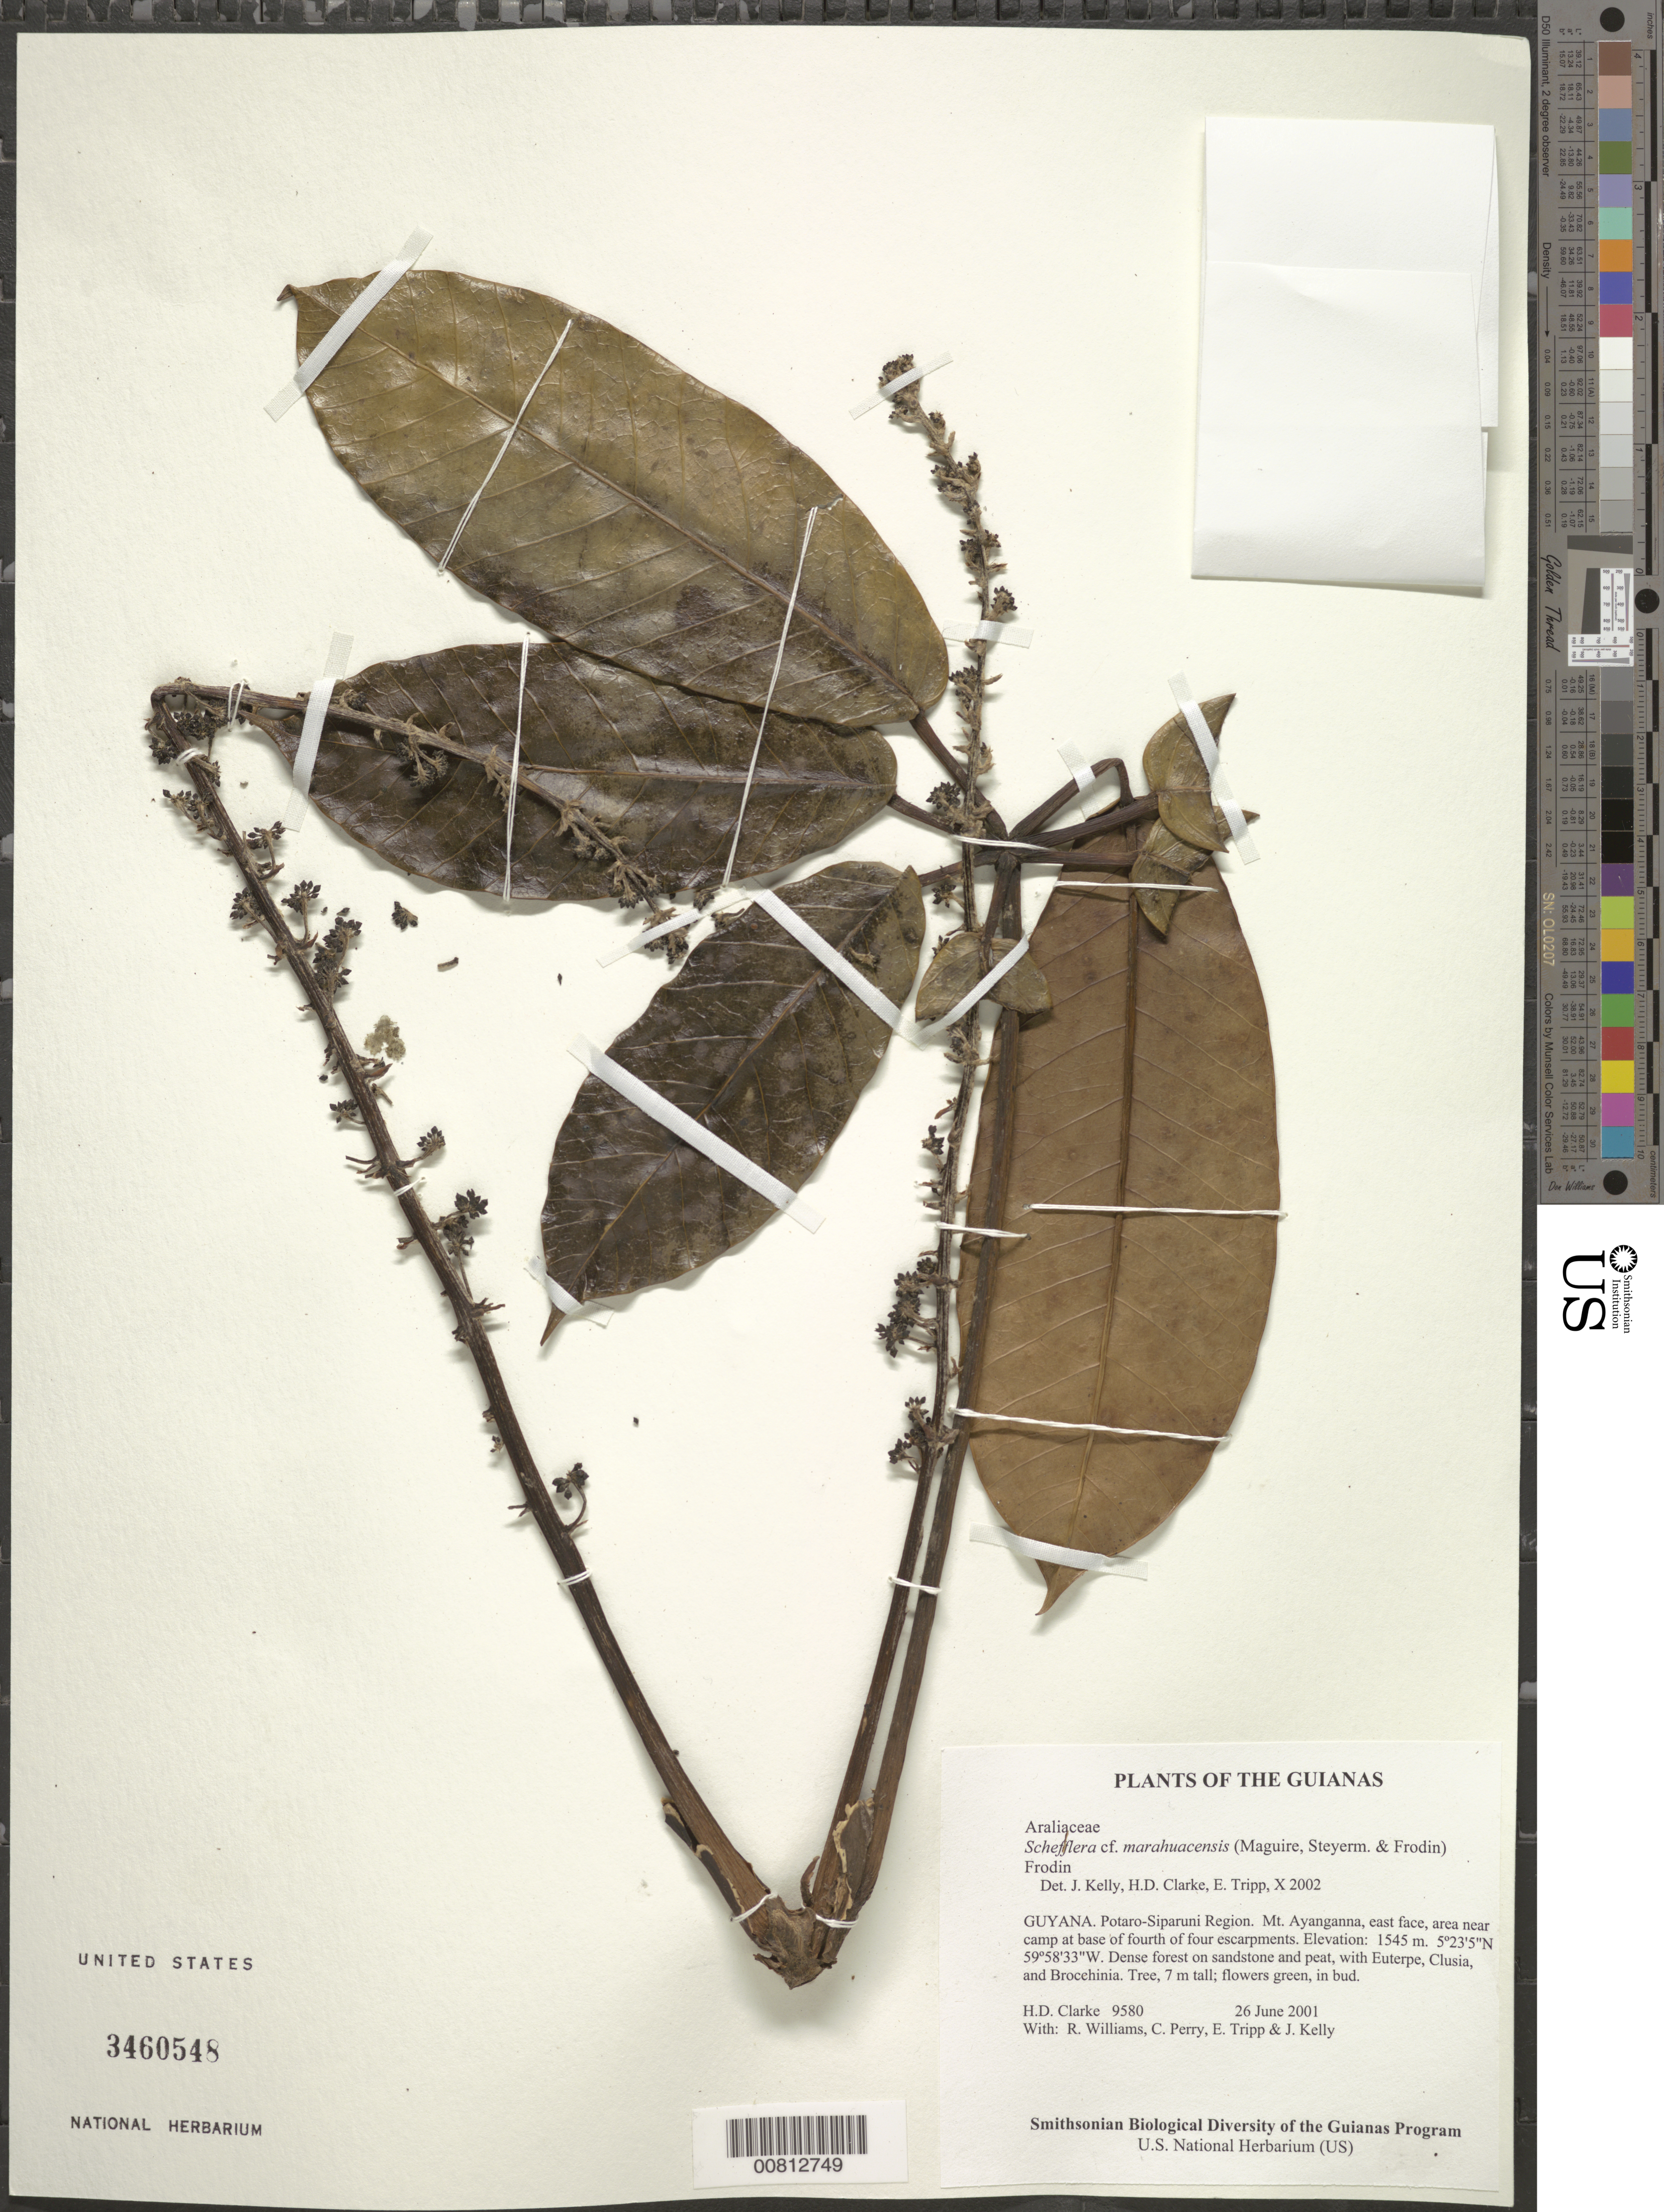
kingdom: Plantae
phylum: Tracheophyta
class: Magnoliopsida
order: Apiales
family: Araliaceae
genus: Schefflera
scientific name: Schefflera marahuacensis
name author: (Maguire et al.) Frodin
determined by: Kelly, J.; Clarke, H. D.; Tripp, E. A.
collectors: H. D. Clarke, R. Williams, C. Perry, E. Tripp & J. Kelly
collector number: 9580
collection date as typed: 26 June 2001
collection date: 2001-06-26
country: Guyana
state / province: Potaro-Siparuni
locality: Mt. Ayanganna, east face, area near camp at base of fourth of four escarpments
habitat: Dense forest on sandstone and peat, with Euterpe, Clusia, and Brocchinia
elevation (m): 1545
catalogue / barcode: US 3460548